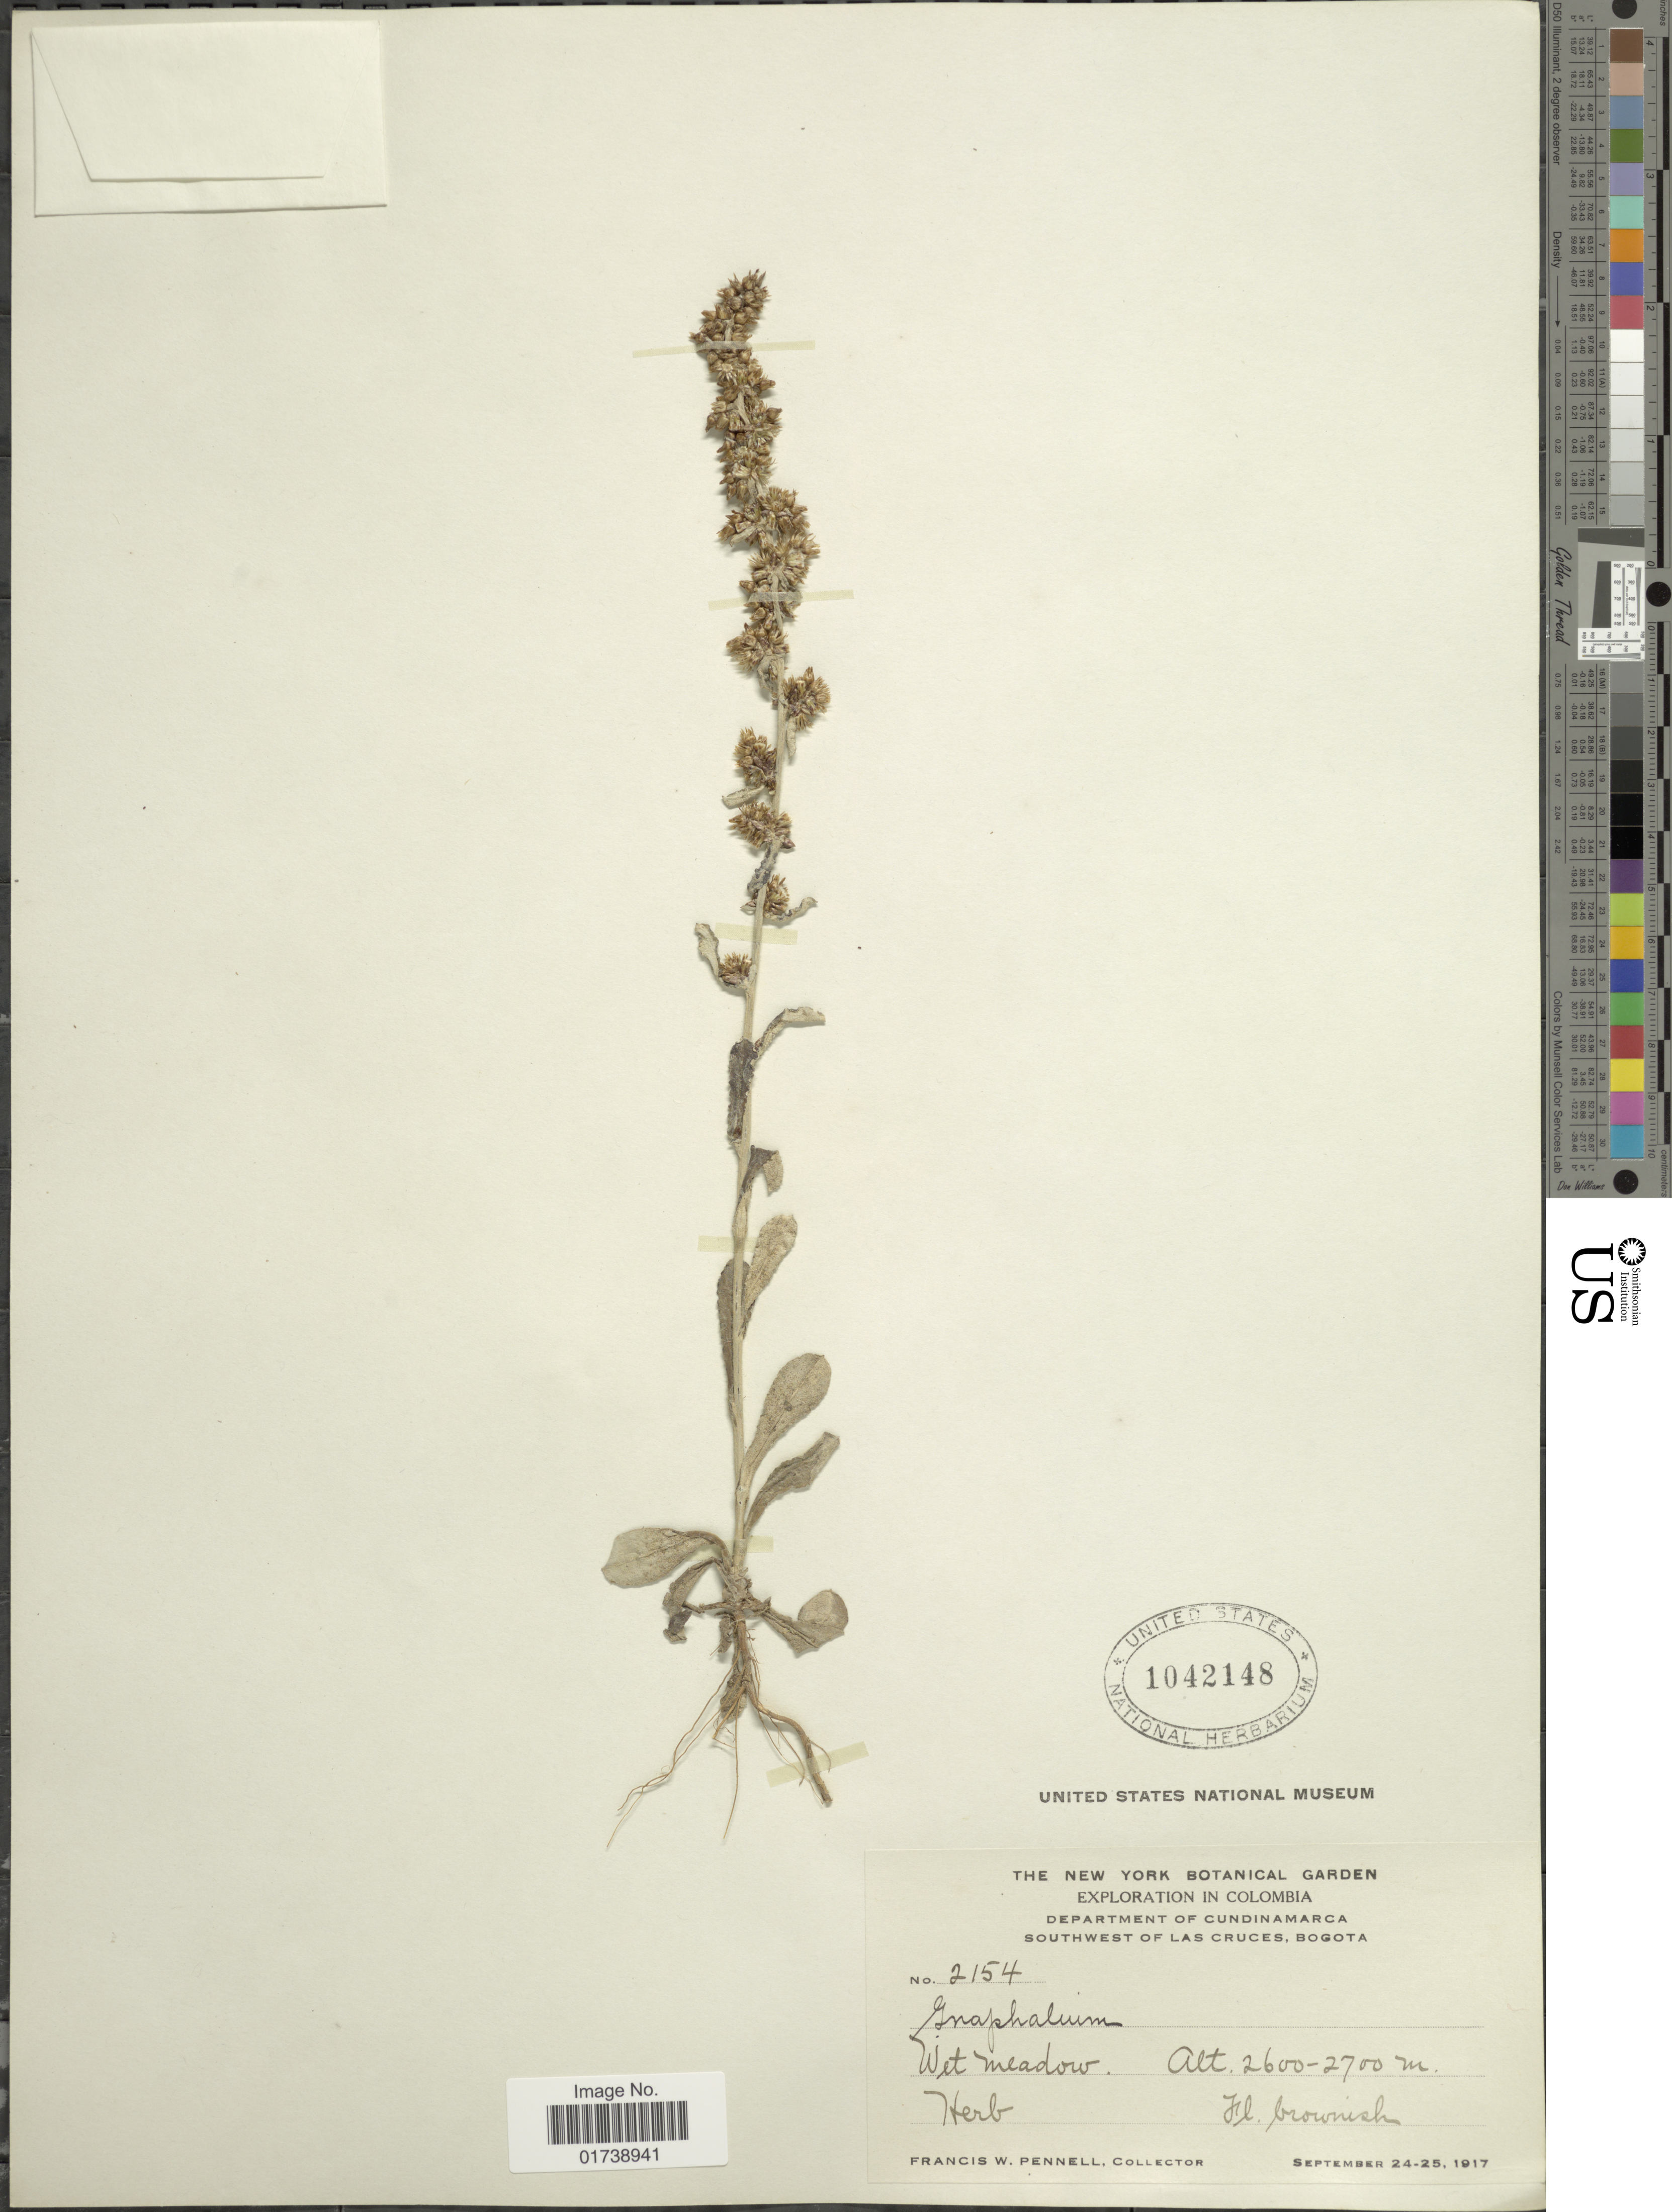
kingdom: Plantae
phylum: Tracheophyta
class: Magnoliopsida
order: Asterales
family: Asteraceae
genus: Gamochaeta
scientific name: Gamochaeta sp.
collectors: F. W. Pennell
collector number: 2154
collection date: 1917-09-24/1917-09-25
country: Colombia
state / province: Cundinamarca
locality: Southwest of Las Cruces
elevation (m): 2600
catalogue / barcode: US 1042148